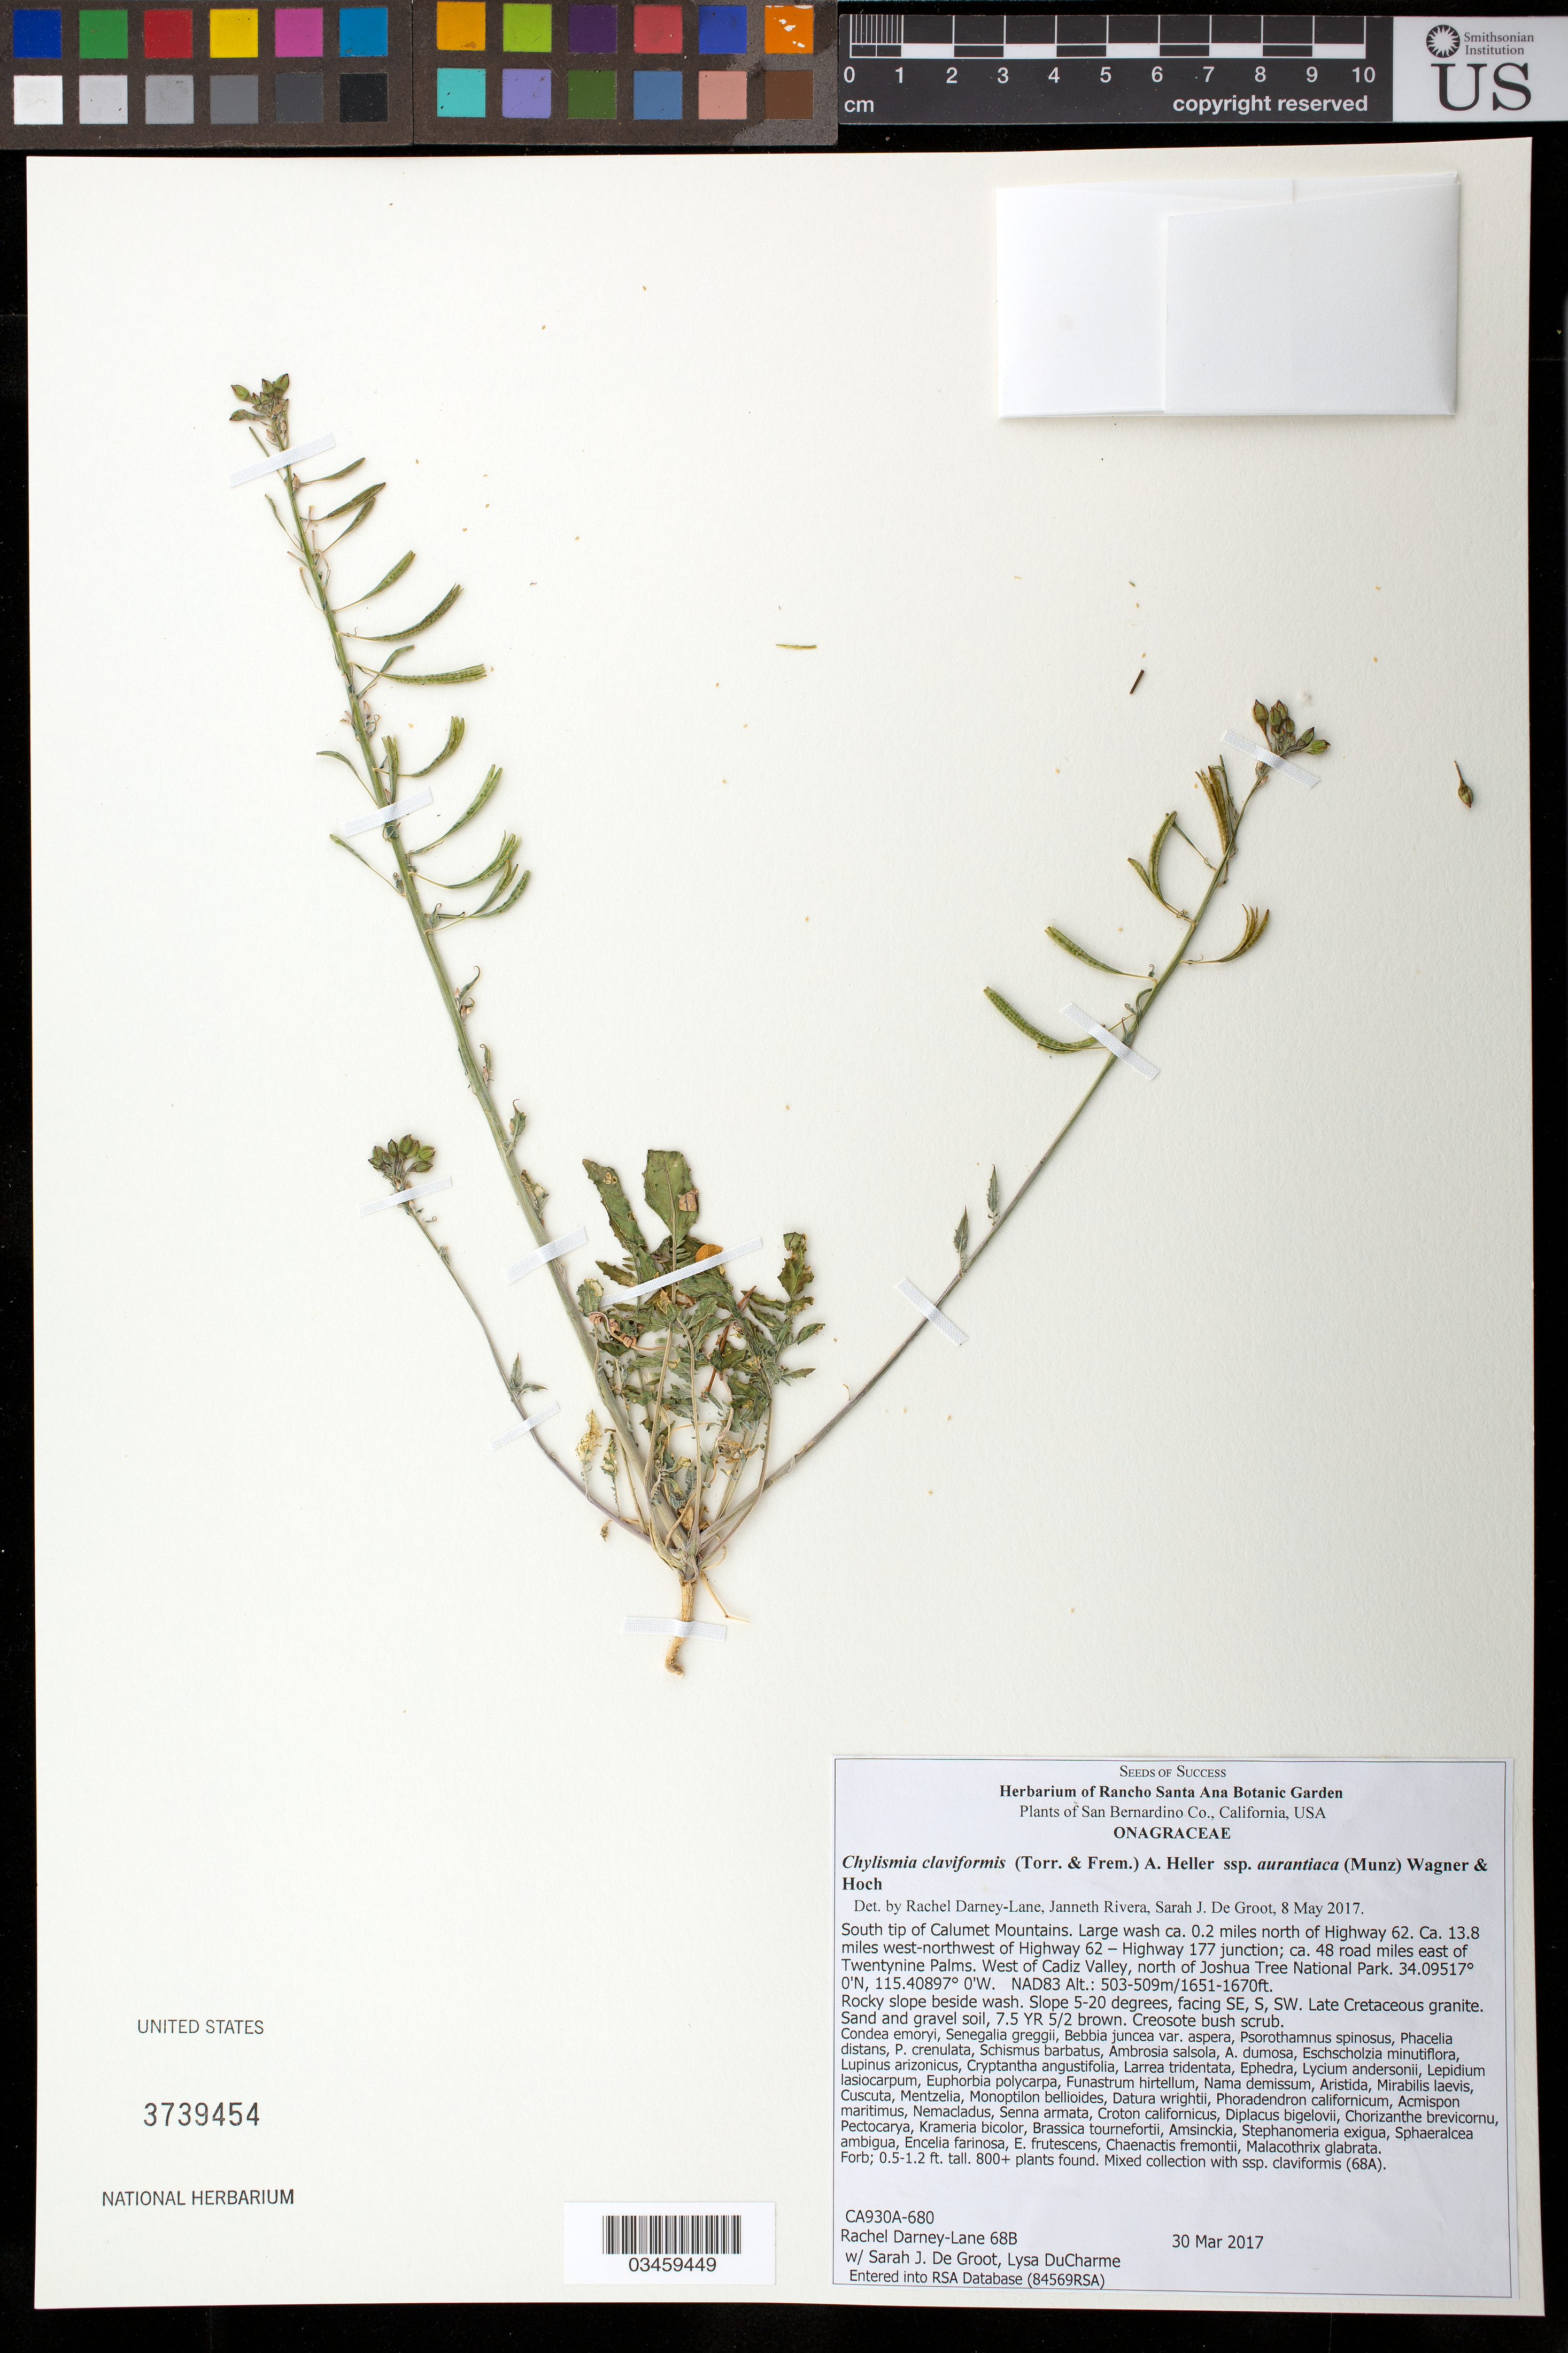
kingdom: Plantae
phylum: Tracheophyta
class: Magnoliopsida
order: Myrtales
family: Onagraceae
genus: Chylismia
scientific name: Chylismia claviformis subsp. aurantiaca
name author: (Munz) W.L. Wagner & Hoch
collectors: R. Darney-Lane, S. De Groot & L. DuCharme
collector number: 68B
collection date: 2017-03-30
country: United States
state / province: California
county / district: San Bernardino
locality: S tip of Calumet Mts, 0.2 mi N of Hwy 62, 13.8 mi WNW of Hwy 62-Hwy 177 jct, 48 road mi E of Twentynine Palms, W of Cadiz Valley, N of Joshua Tree National Park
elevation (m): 503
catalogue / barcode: US 3739454